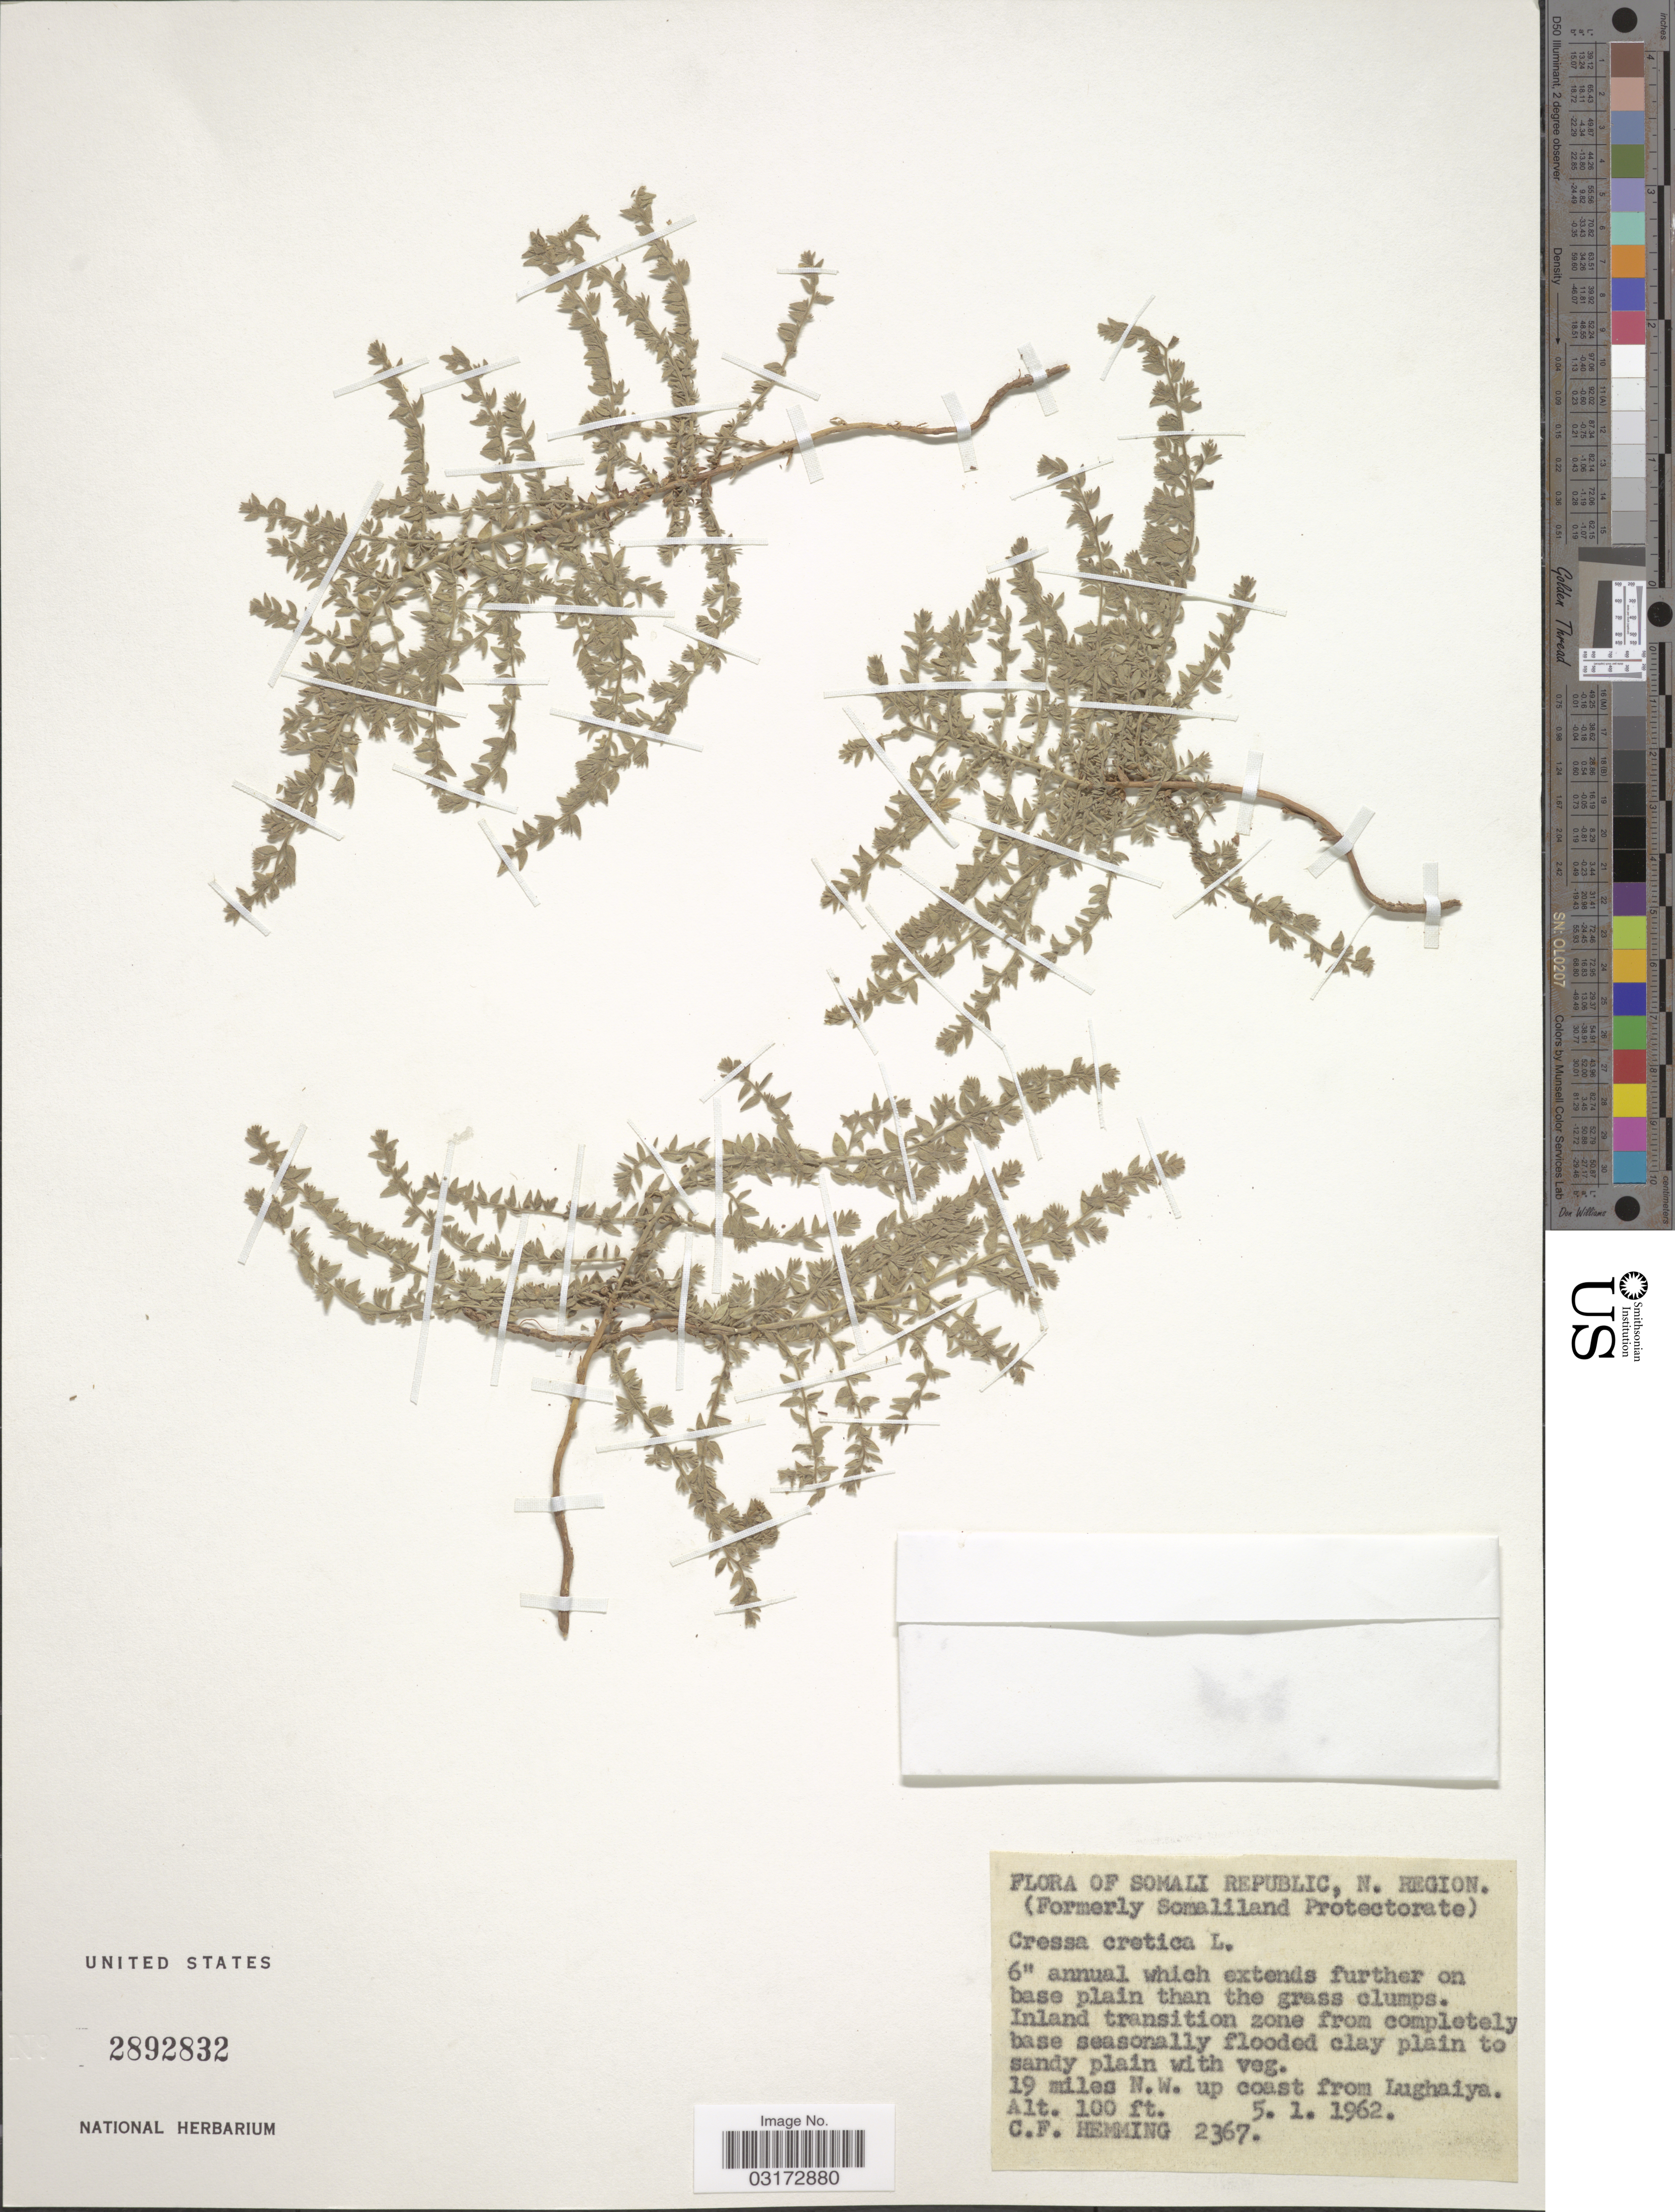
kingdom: Plantae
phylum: Tracheophyta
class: Magnoliopsida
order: Solanales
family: Convolvulaceae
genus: Cressa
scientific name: Cressa cretica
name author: L.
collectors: C. Hemming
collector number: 2367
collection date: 1962-01-05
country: Ethiopia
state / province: Somali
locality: Somali Republic, N. Region. 19 miles N.W. up coast from Lughaiya.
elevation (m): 30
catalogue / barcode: US 2892832